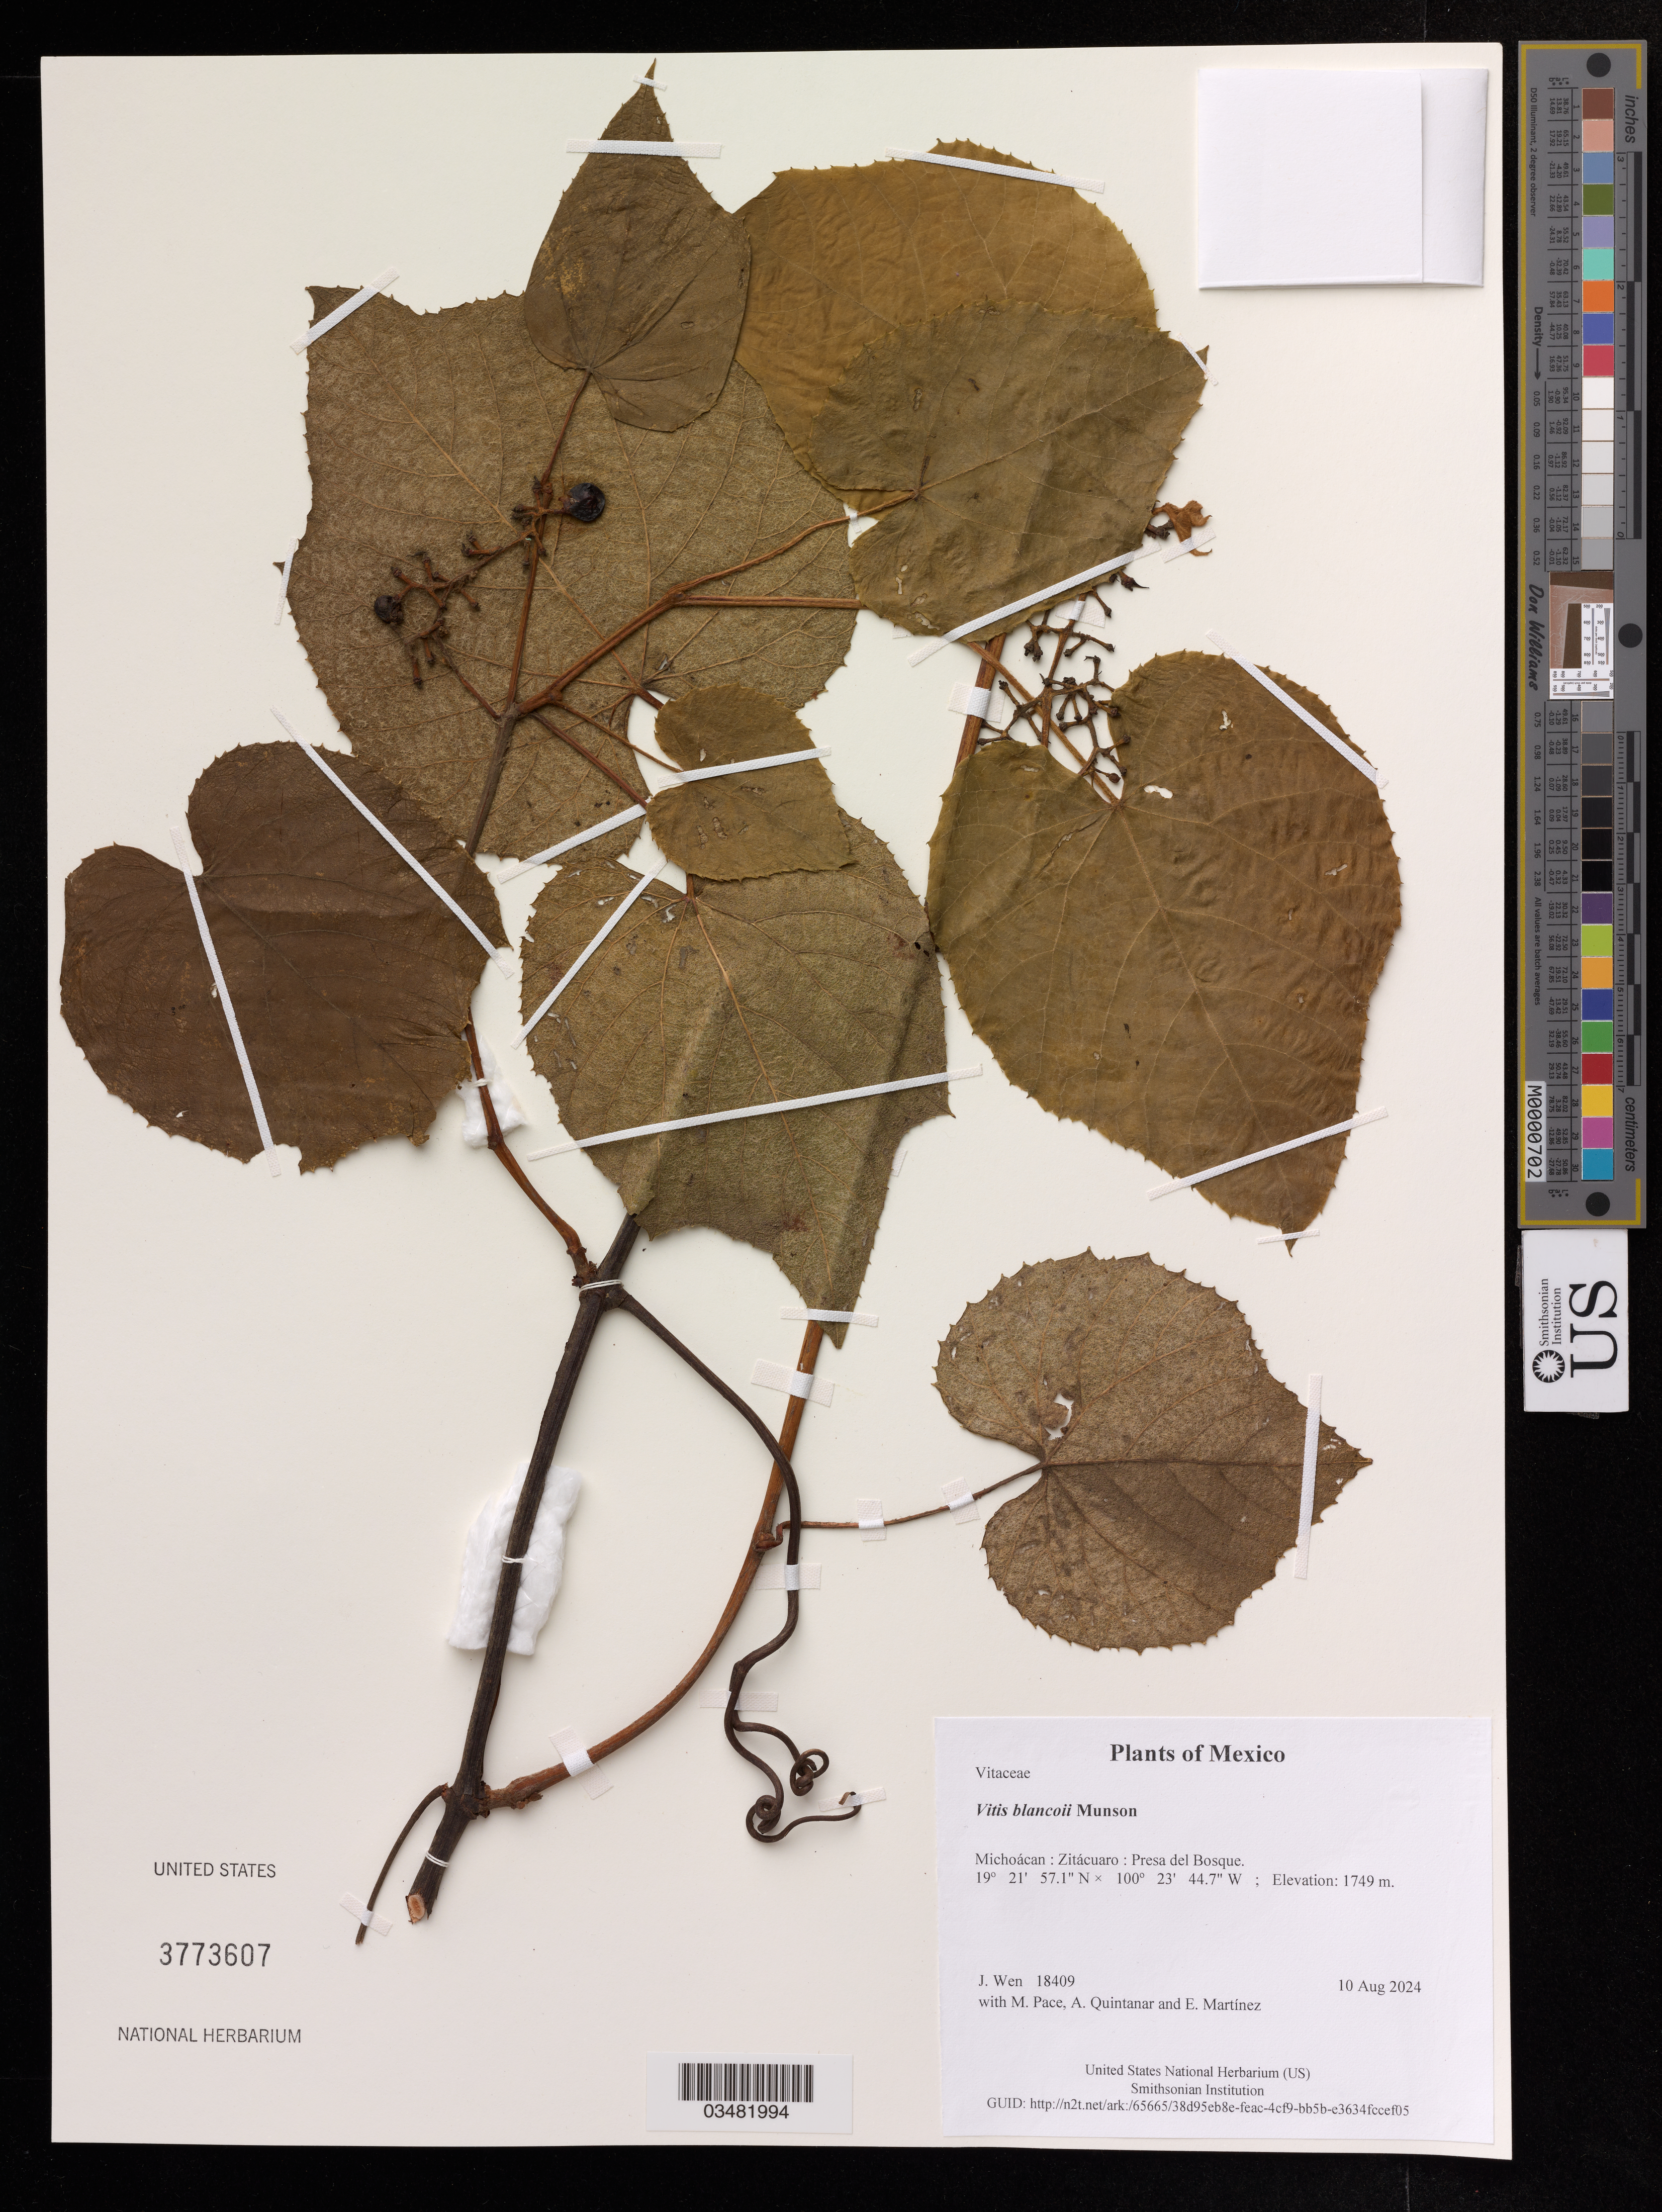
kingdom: Plantae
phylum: Tracheophyta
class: Magnoliopsida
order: Vitales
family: Vitaceae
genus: Vitis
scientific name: Vitis blancoii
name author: Munson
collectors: J. Wen, M. Pace, A. Quintanar & E. Martinez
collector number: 18409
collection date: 2024-08-10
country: Mexico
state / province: Michoácan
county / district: Zitácuaro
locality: Presa del Bosque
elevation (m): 1749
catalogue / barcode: US 3773607